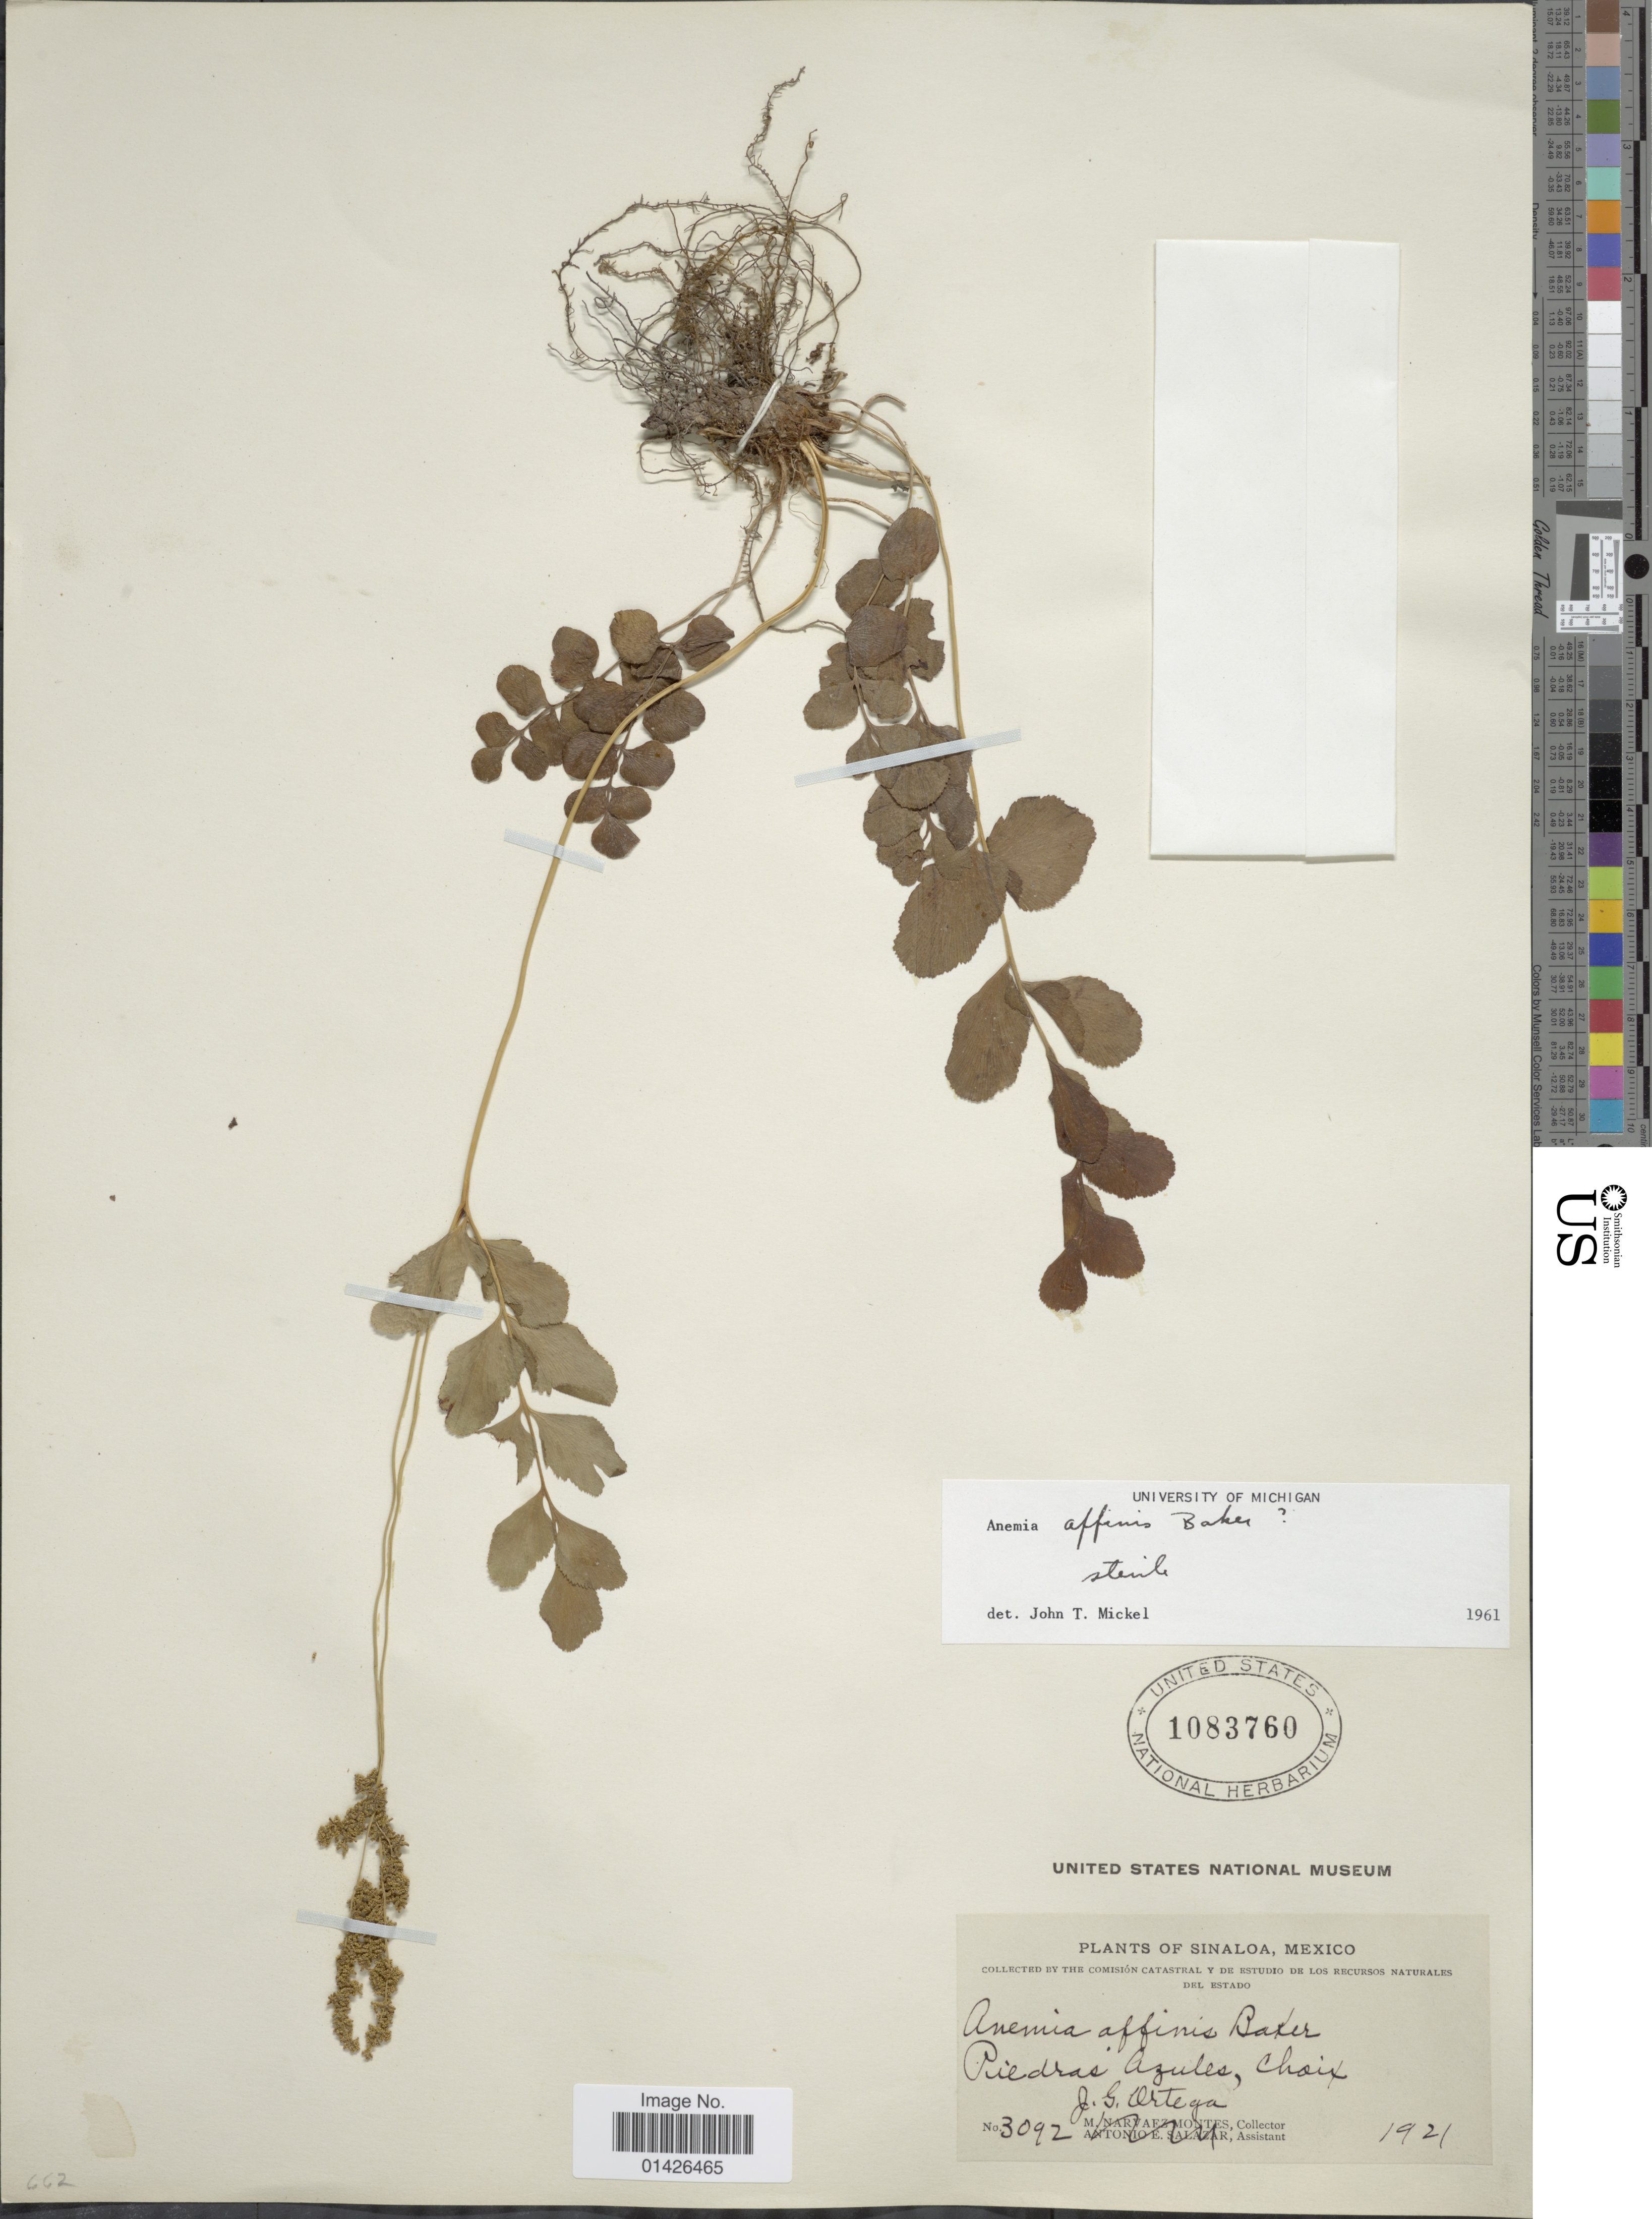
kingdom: Plantae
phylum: Tracheophyta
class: Polypodiopsida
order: Schizaeales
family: Anemiaceae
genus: Anemia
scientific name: Anemia affinis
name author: Baker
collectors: J. Ortega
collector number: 3092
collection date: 1921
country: Mexico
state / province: Sinaloa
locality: Piedras Azules, Chaix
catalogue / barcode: US 1083760